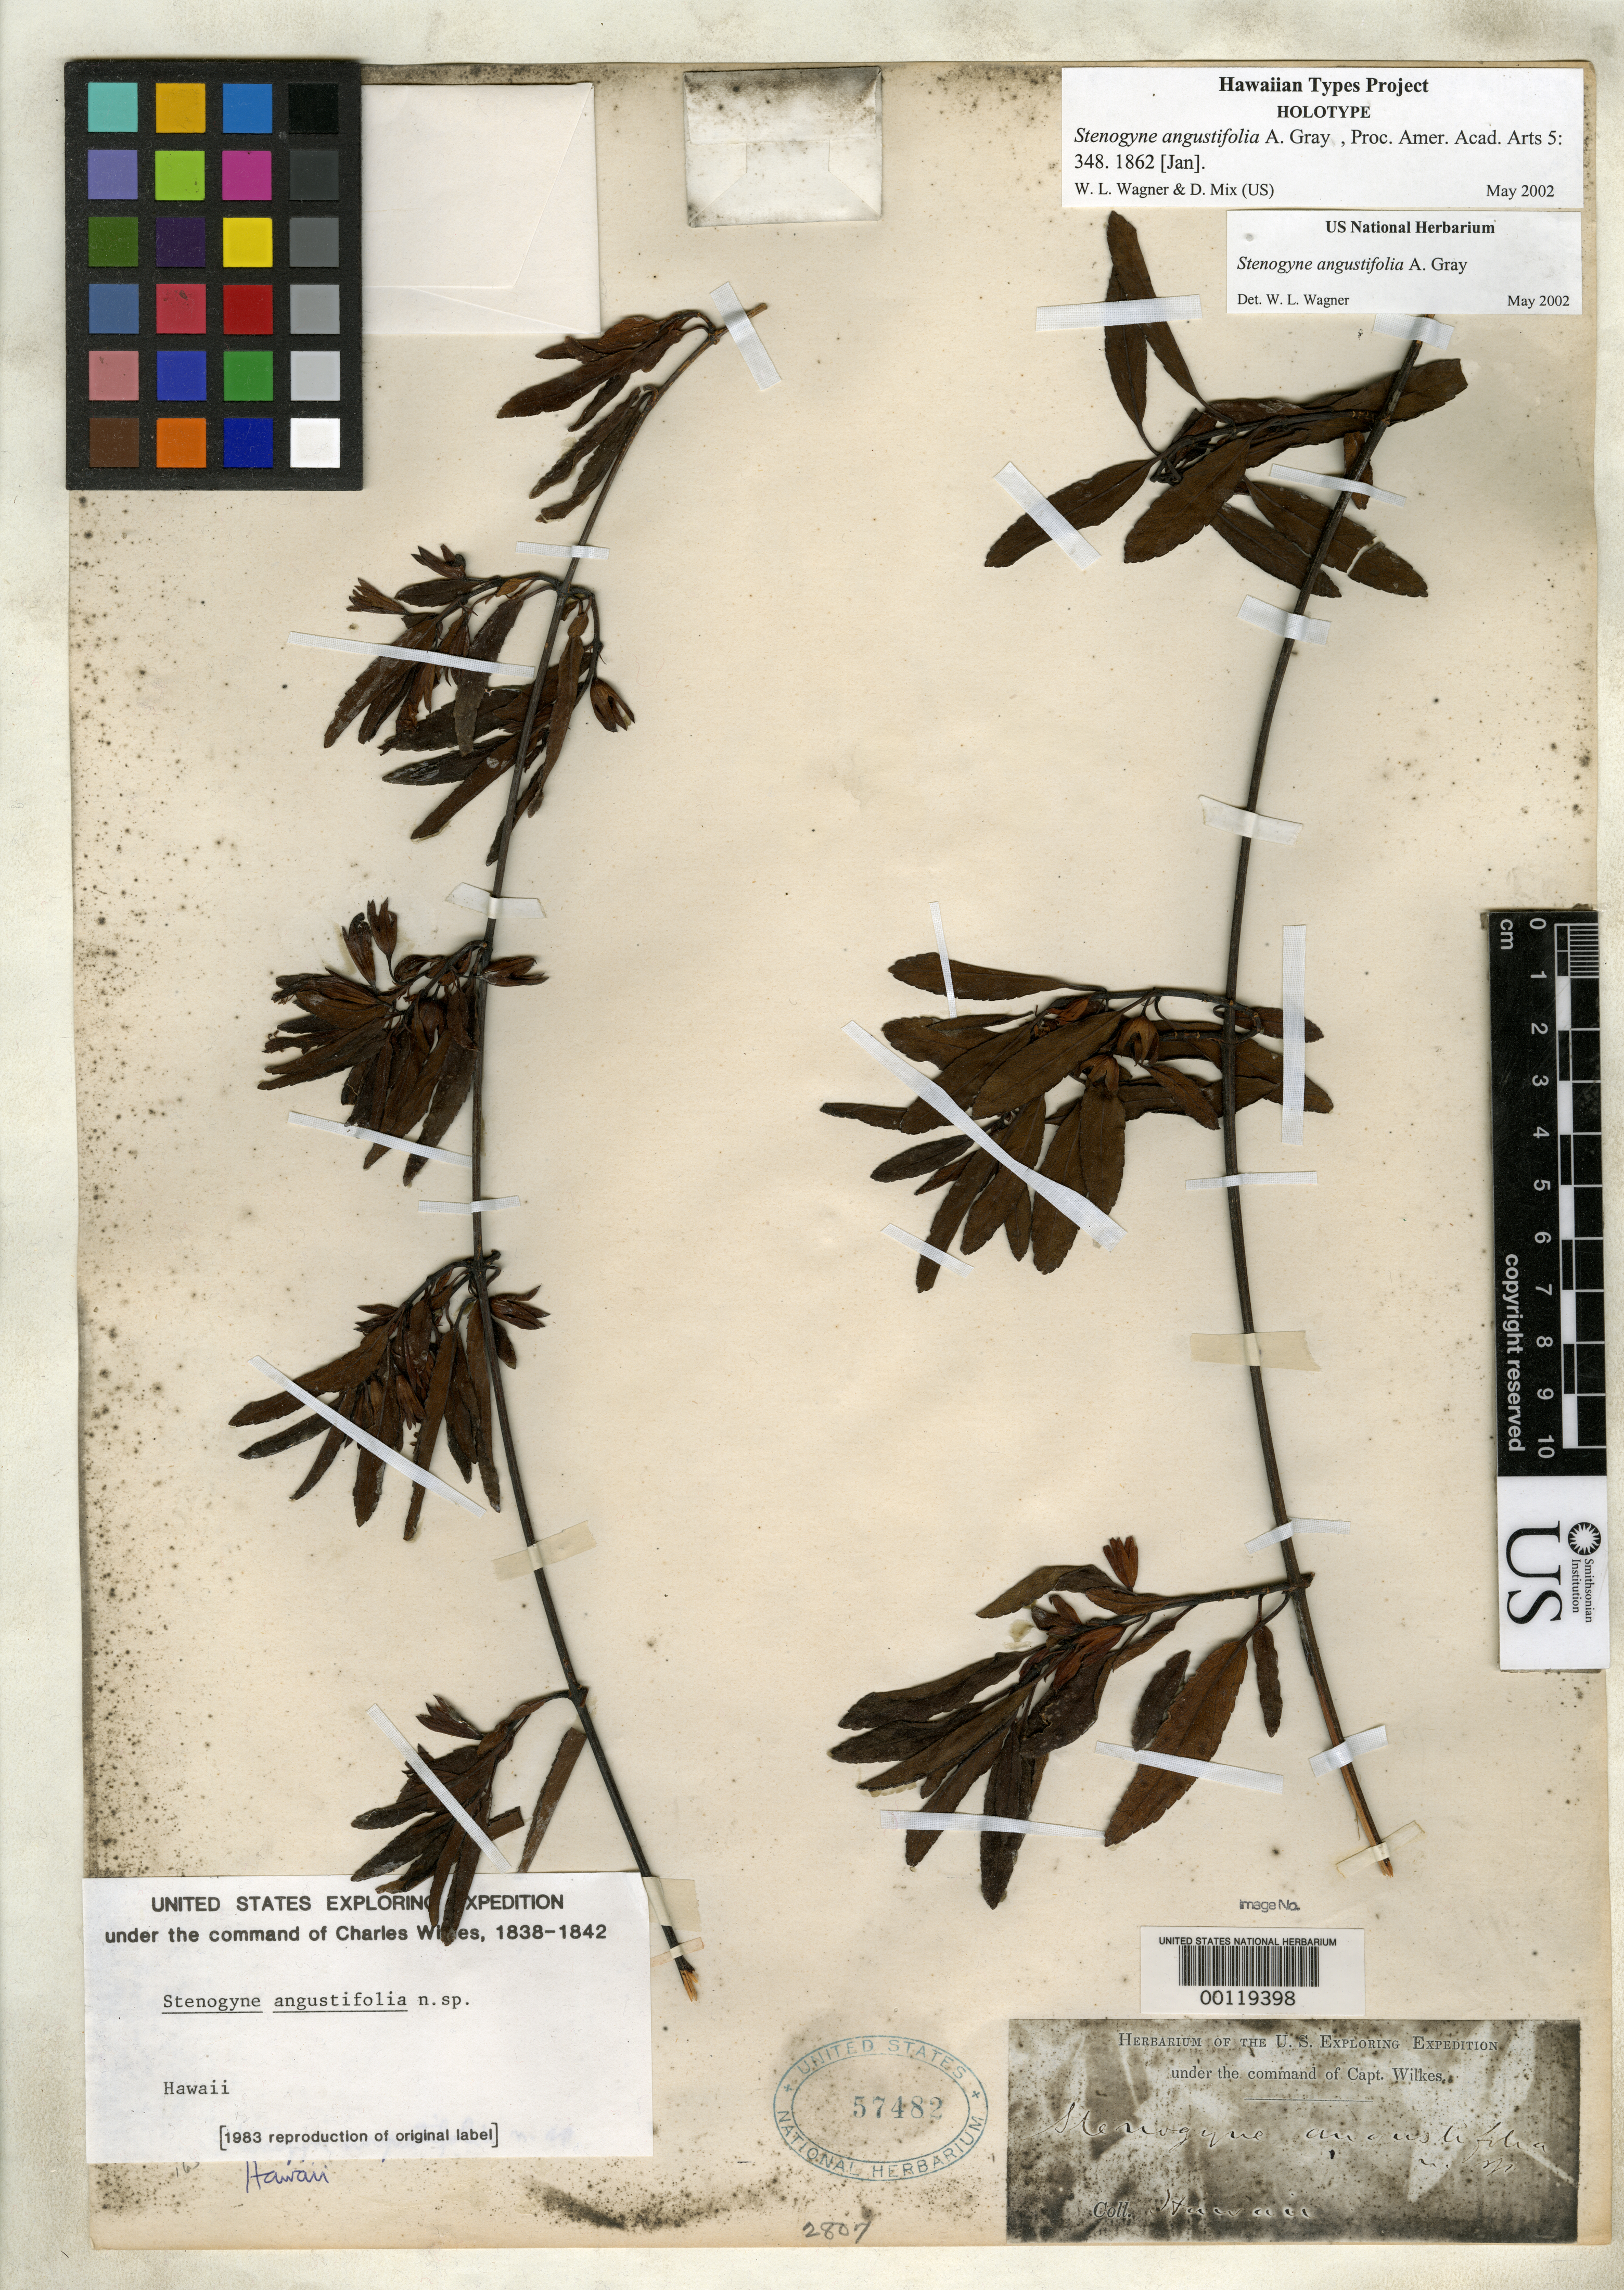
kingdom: Plantae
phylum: Tracheophyta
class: Magnoliopsida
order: Lamiales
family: Lamiaceae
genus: Stenogyne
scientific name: Stenogyne angustifolia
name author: A. Gray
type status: Holotype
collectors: Wilkes Explor. Exped.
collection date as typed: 1838 to -- --- 1842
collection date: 1838/1842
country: United States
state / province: Hawaii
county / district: Maui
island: Maui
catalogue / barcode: US 57482